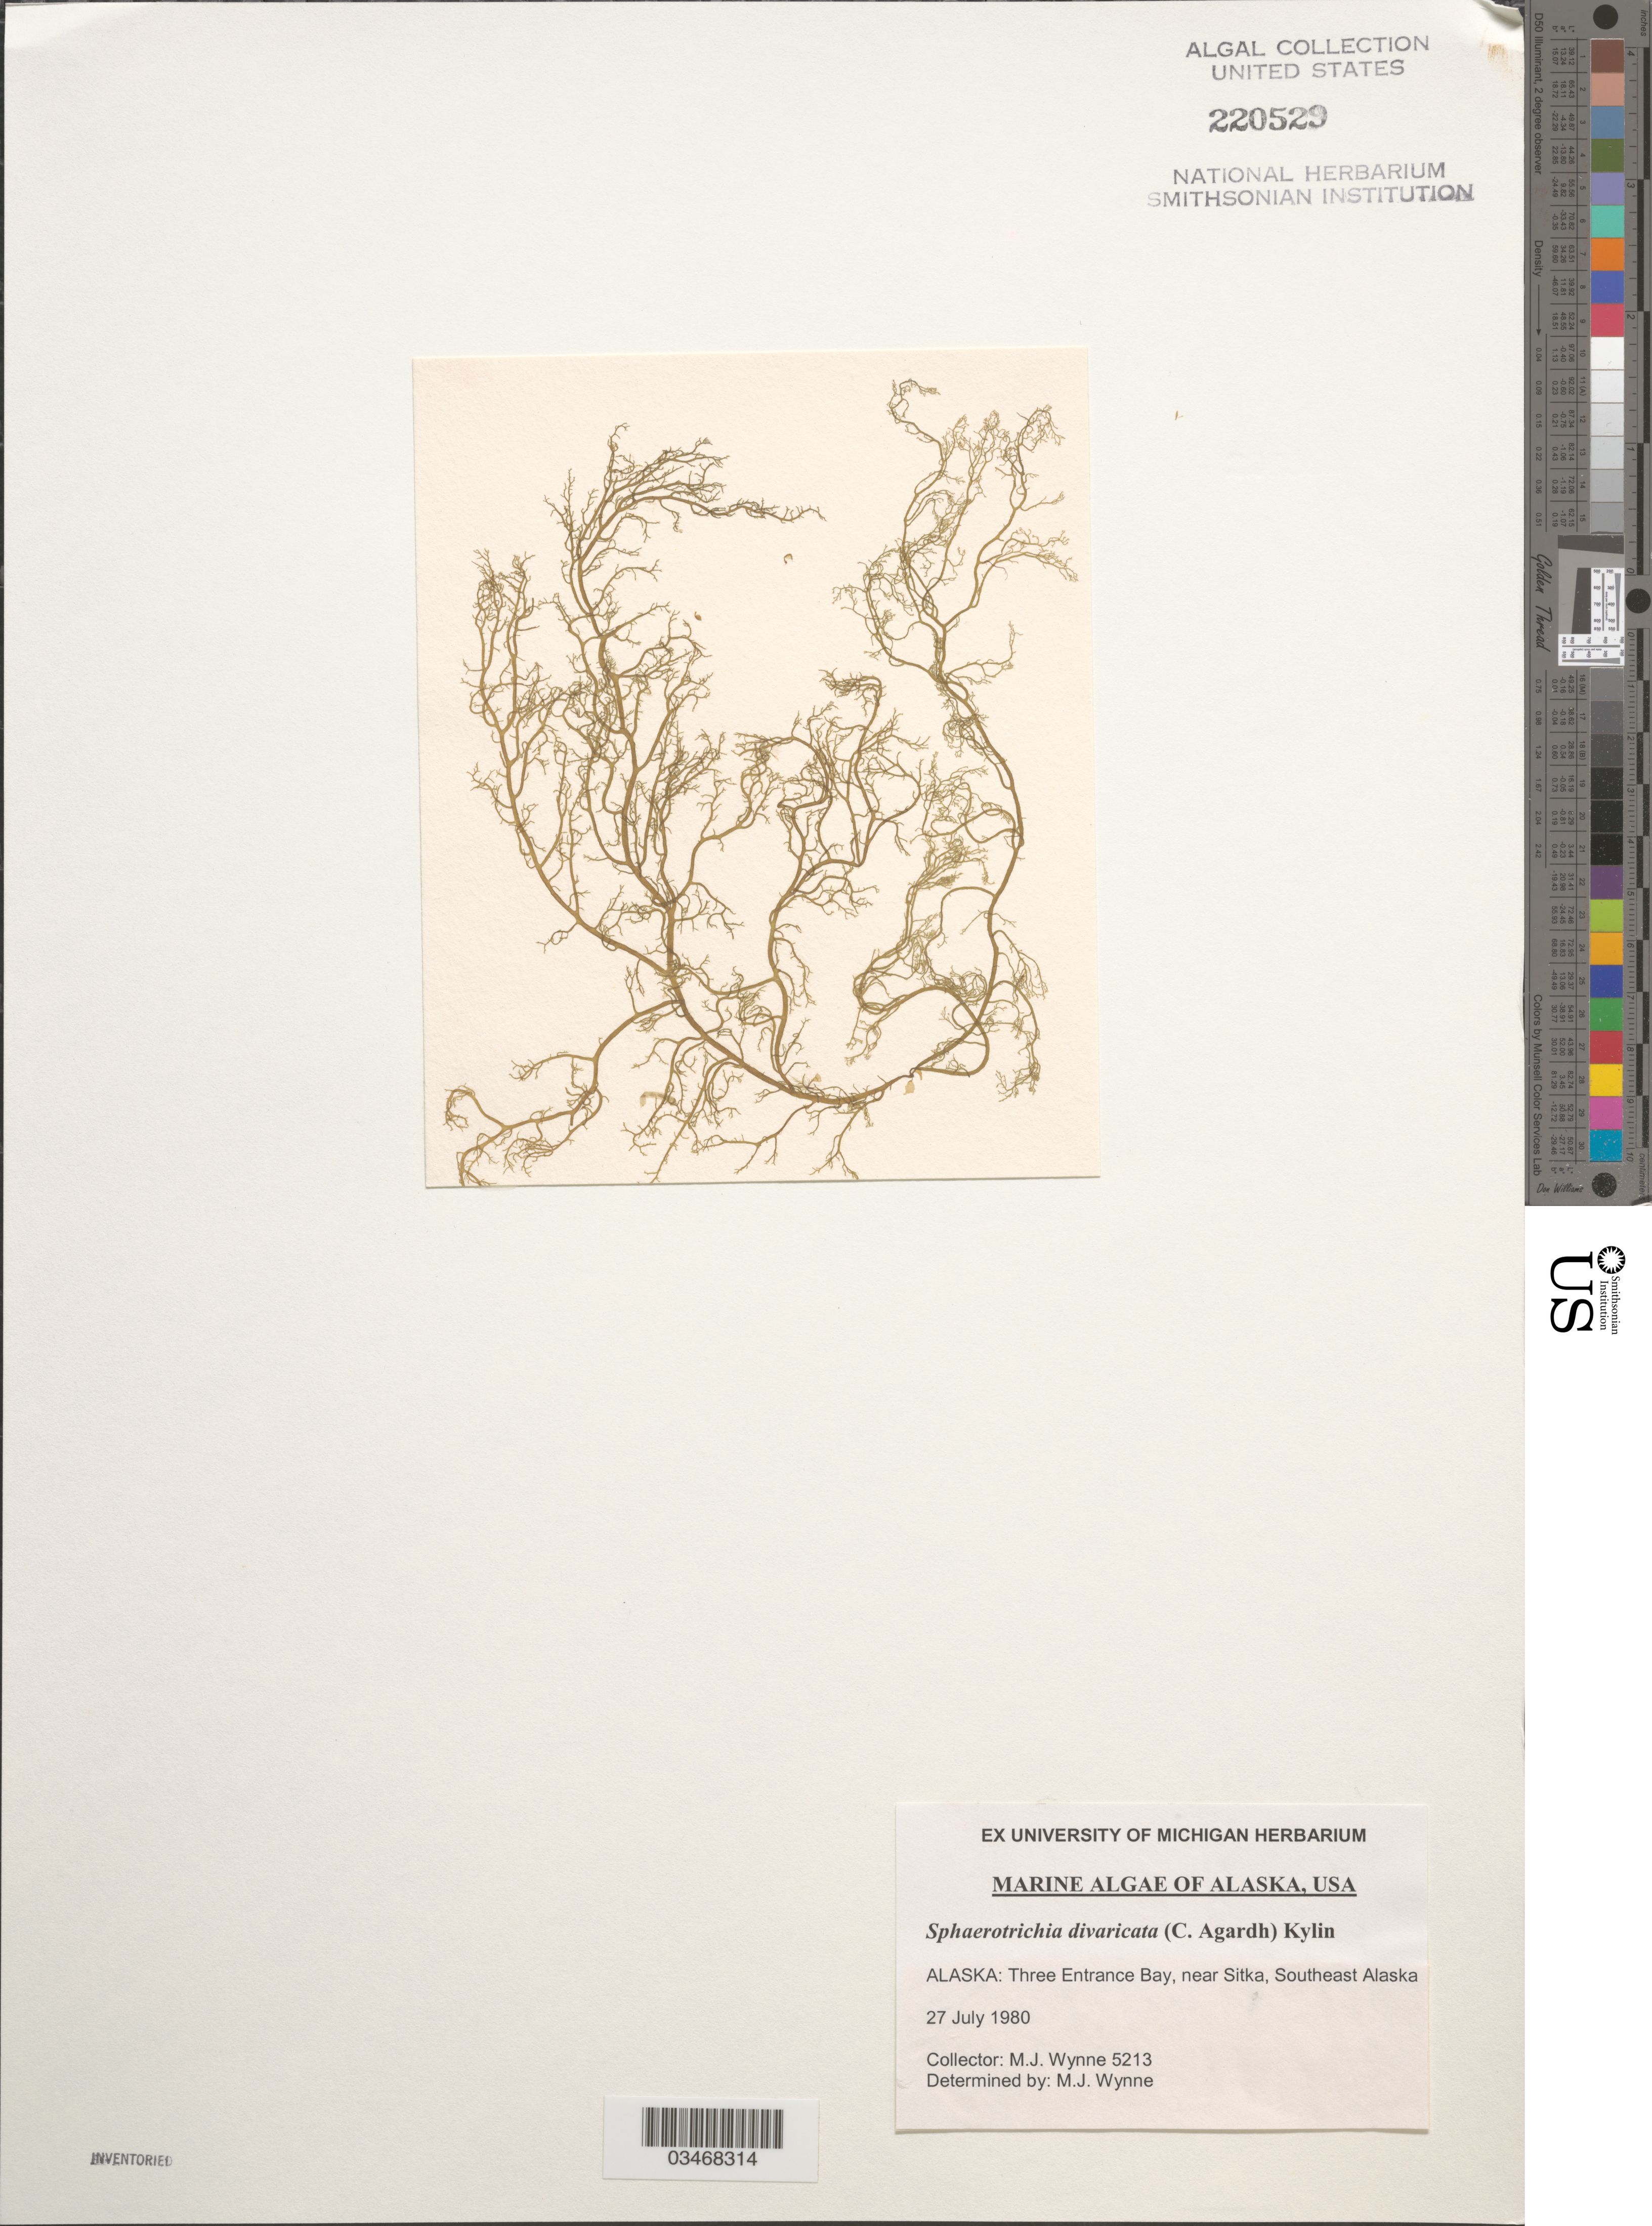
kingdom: Chromista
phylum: Ochrophyta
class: Phaeophyceae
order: Ectocarpales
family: Chordariaceae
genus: Sphaerotrichia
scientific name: Sphaerotrichia divaricata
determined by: Wynne, M. J.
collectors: M.J. Wynne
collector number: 5213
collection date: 1980-07-27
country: United States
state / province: Alaska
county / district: Sitka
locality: Southeast Alaska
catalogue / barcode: US 220529